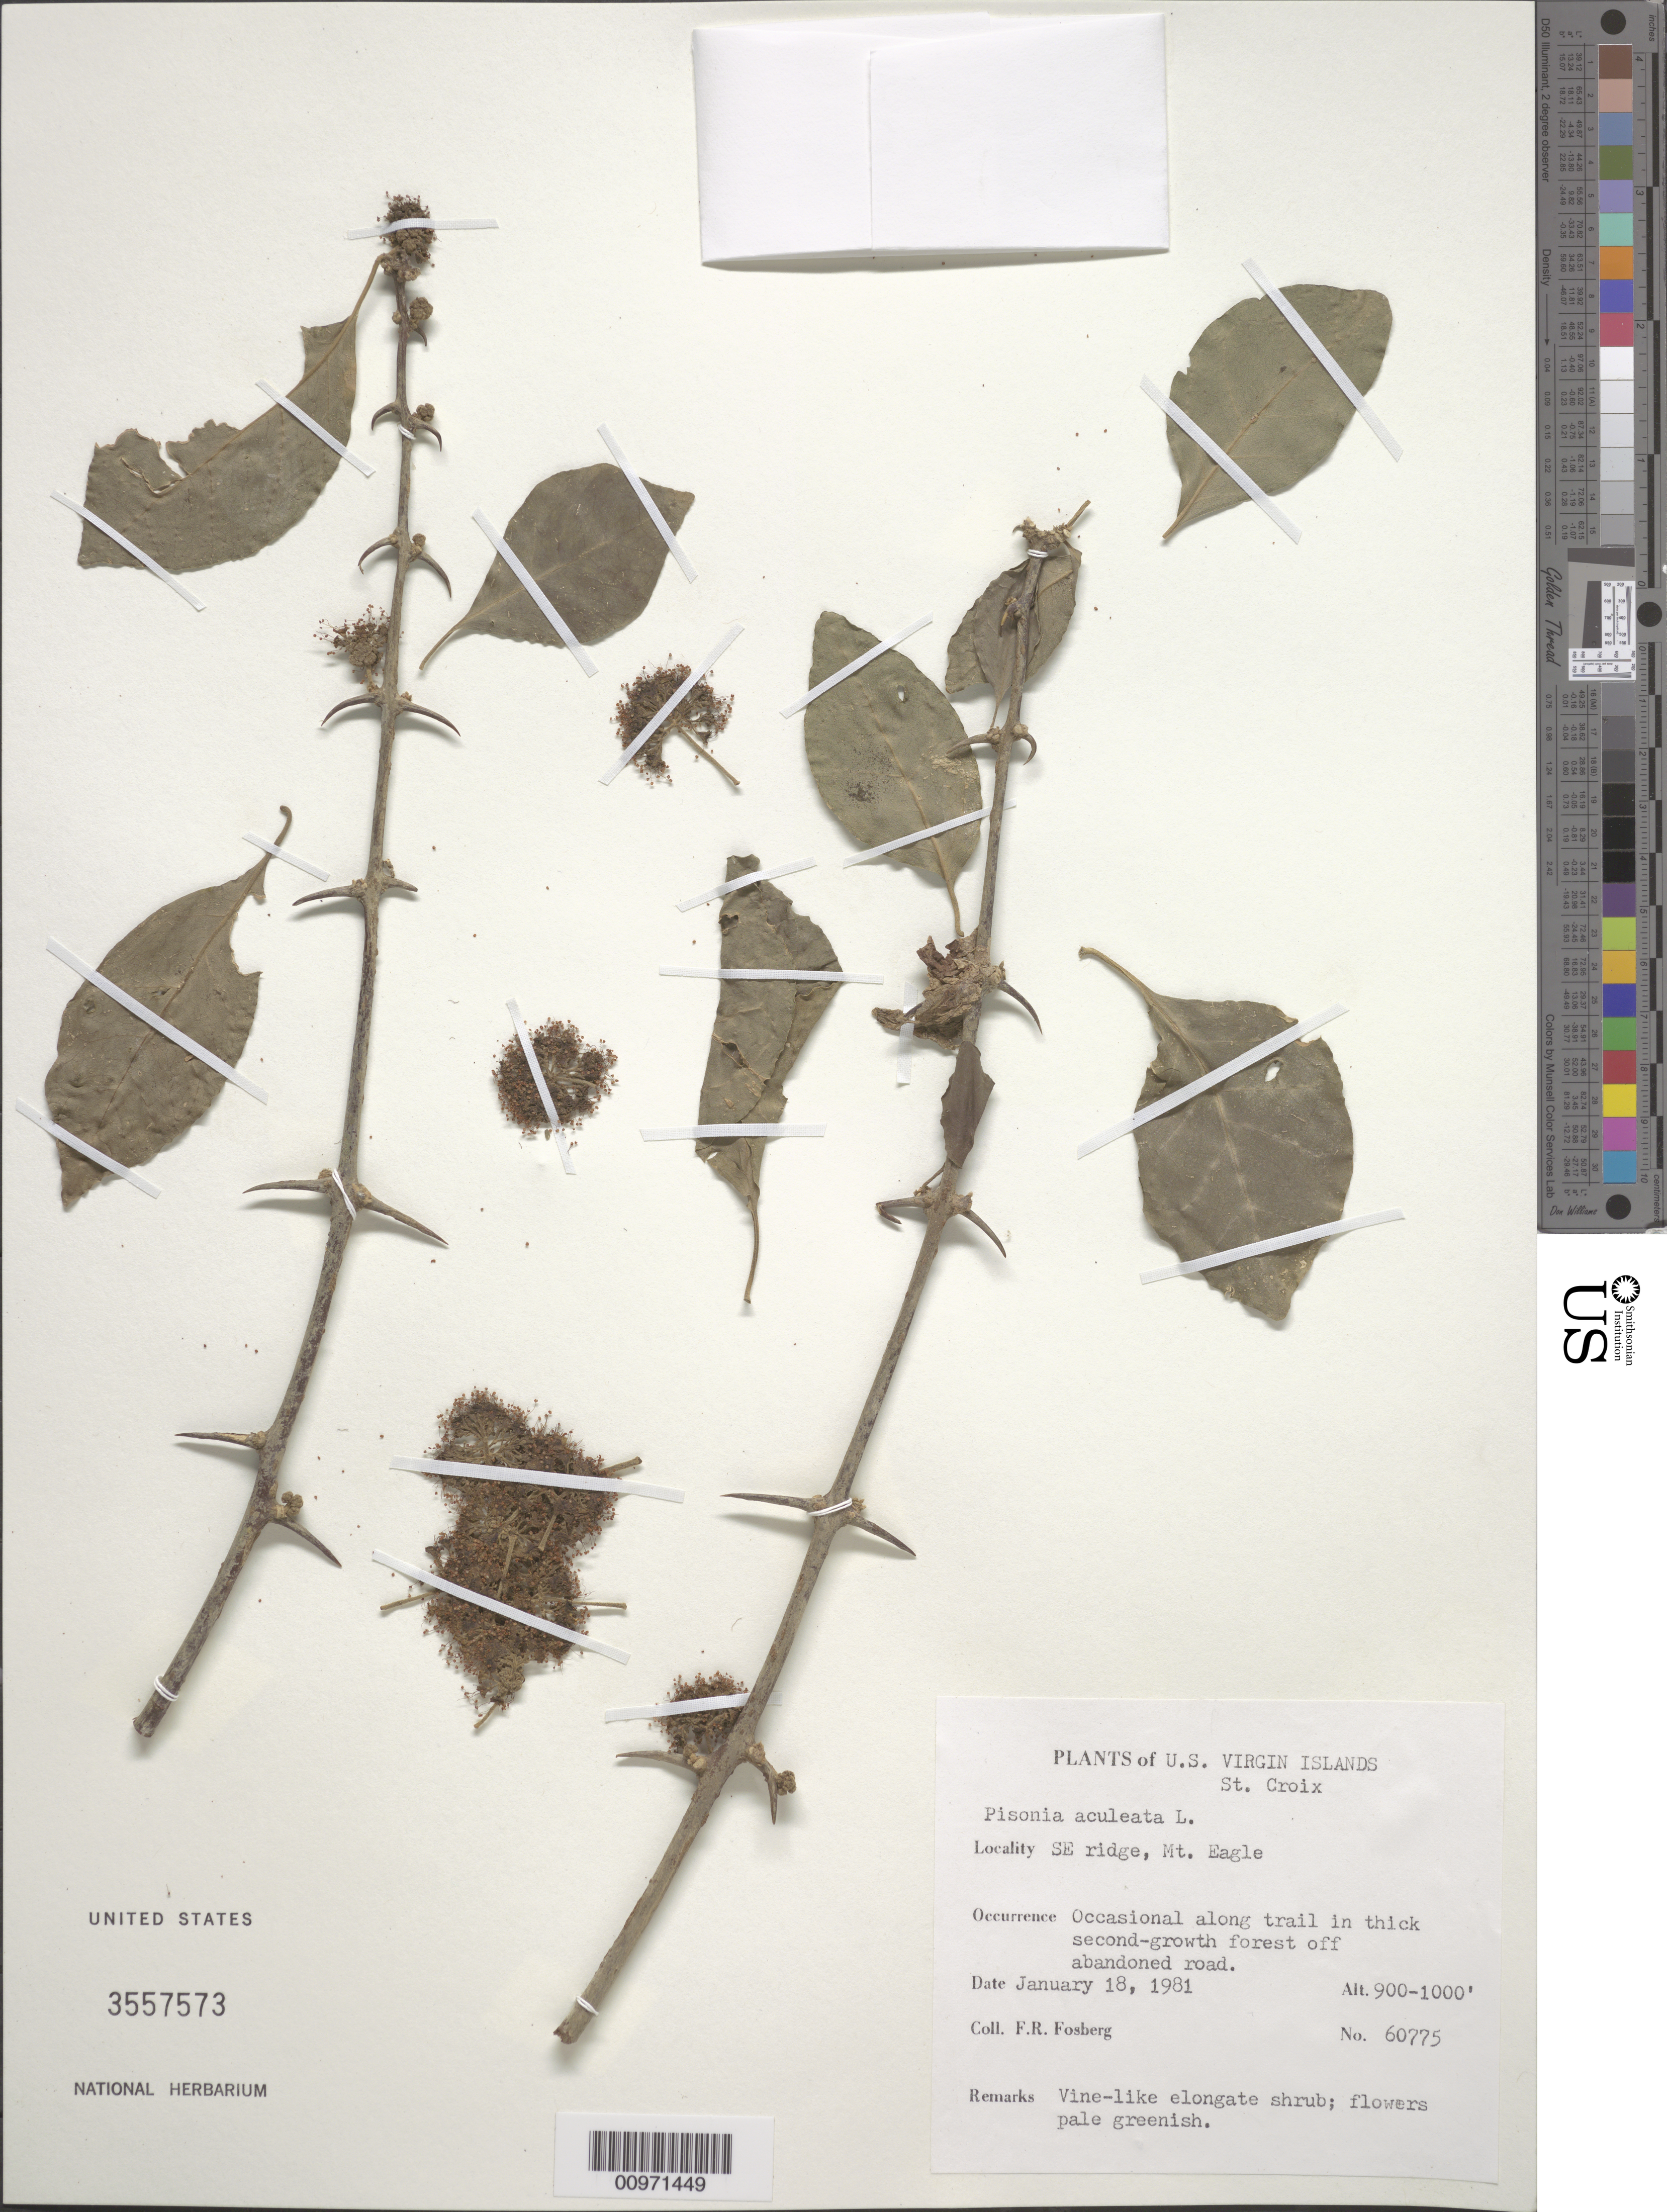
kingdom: Plantae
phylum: Tracheophyta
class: Magnoliopsida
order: Caryophyllales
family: Nyctaginaceae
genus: Pisonia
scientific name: Pisonia aculeata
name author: L.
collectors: F. R. Fosberg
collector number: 60775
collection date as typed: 18 Jan 1981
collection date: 1981-01-18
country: U.S. Virgin Islands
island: St. Croix I.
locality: SE ridge, Mt. Eagle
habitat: Along trail in thick second-growth forest off abandoned road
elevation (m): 274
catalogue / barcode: US 3557573